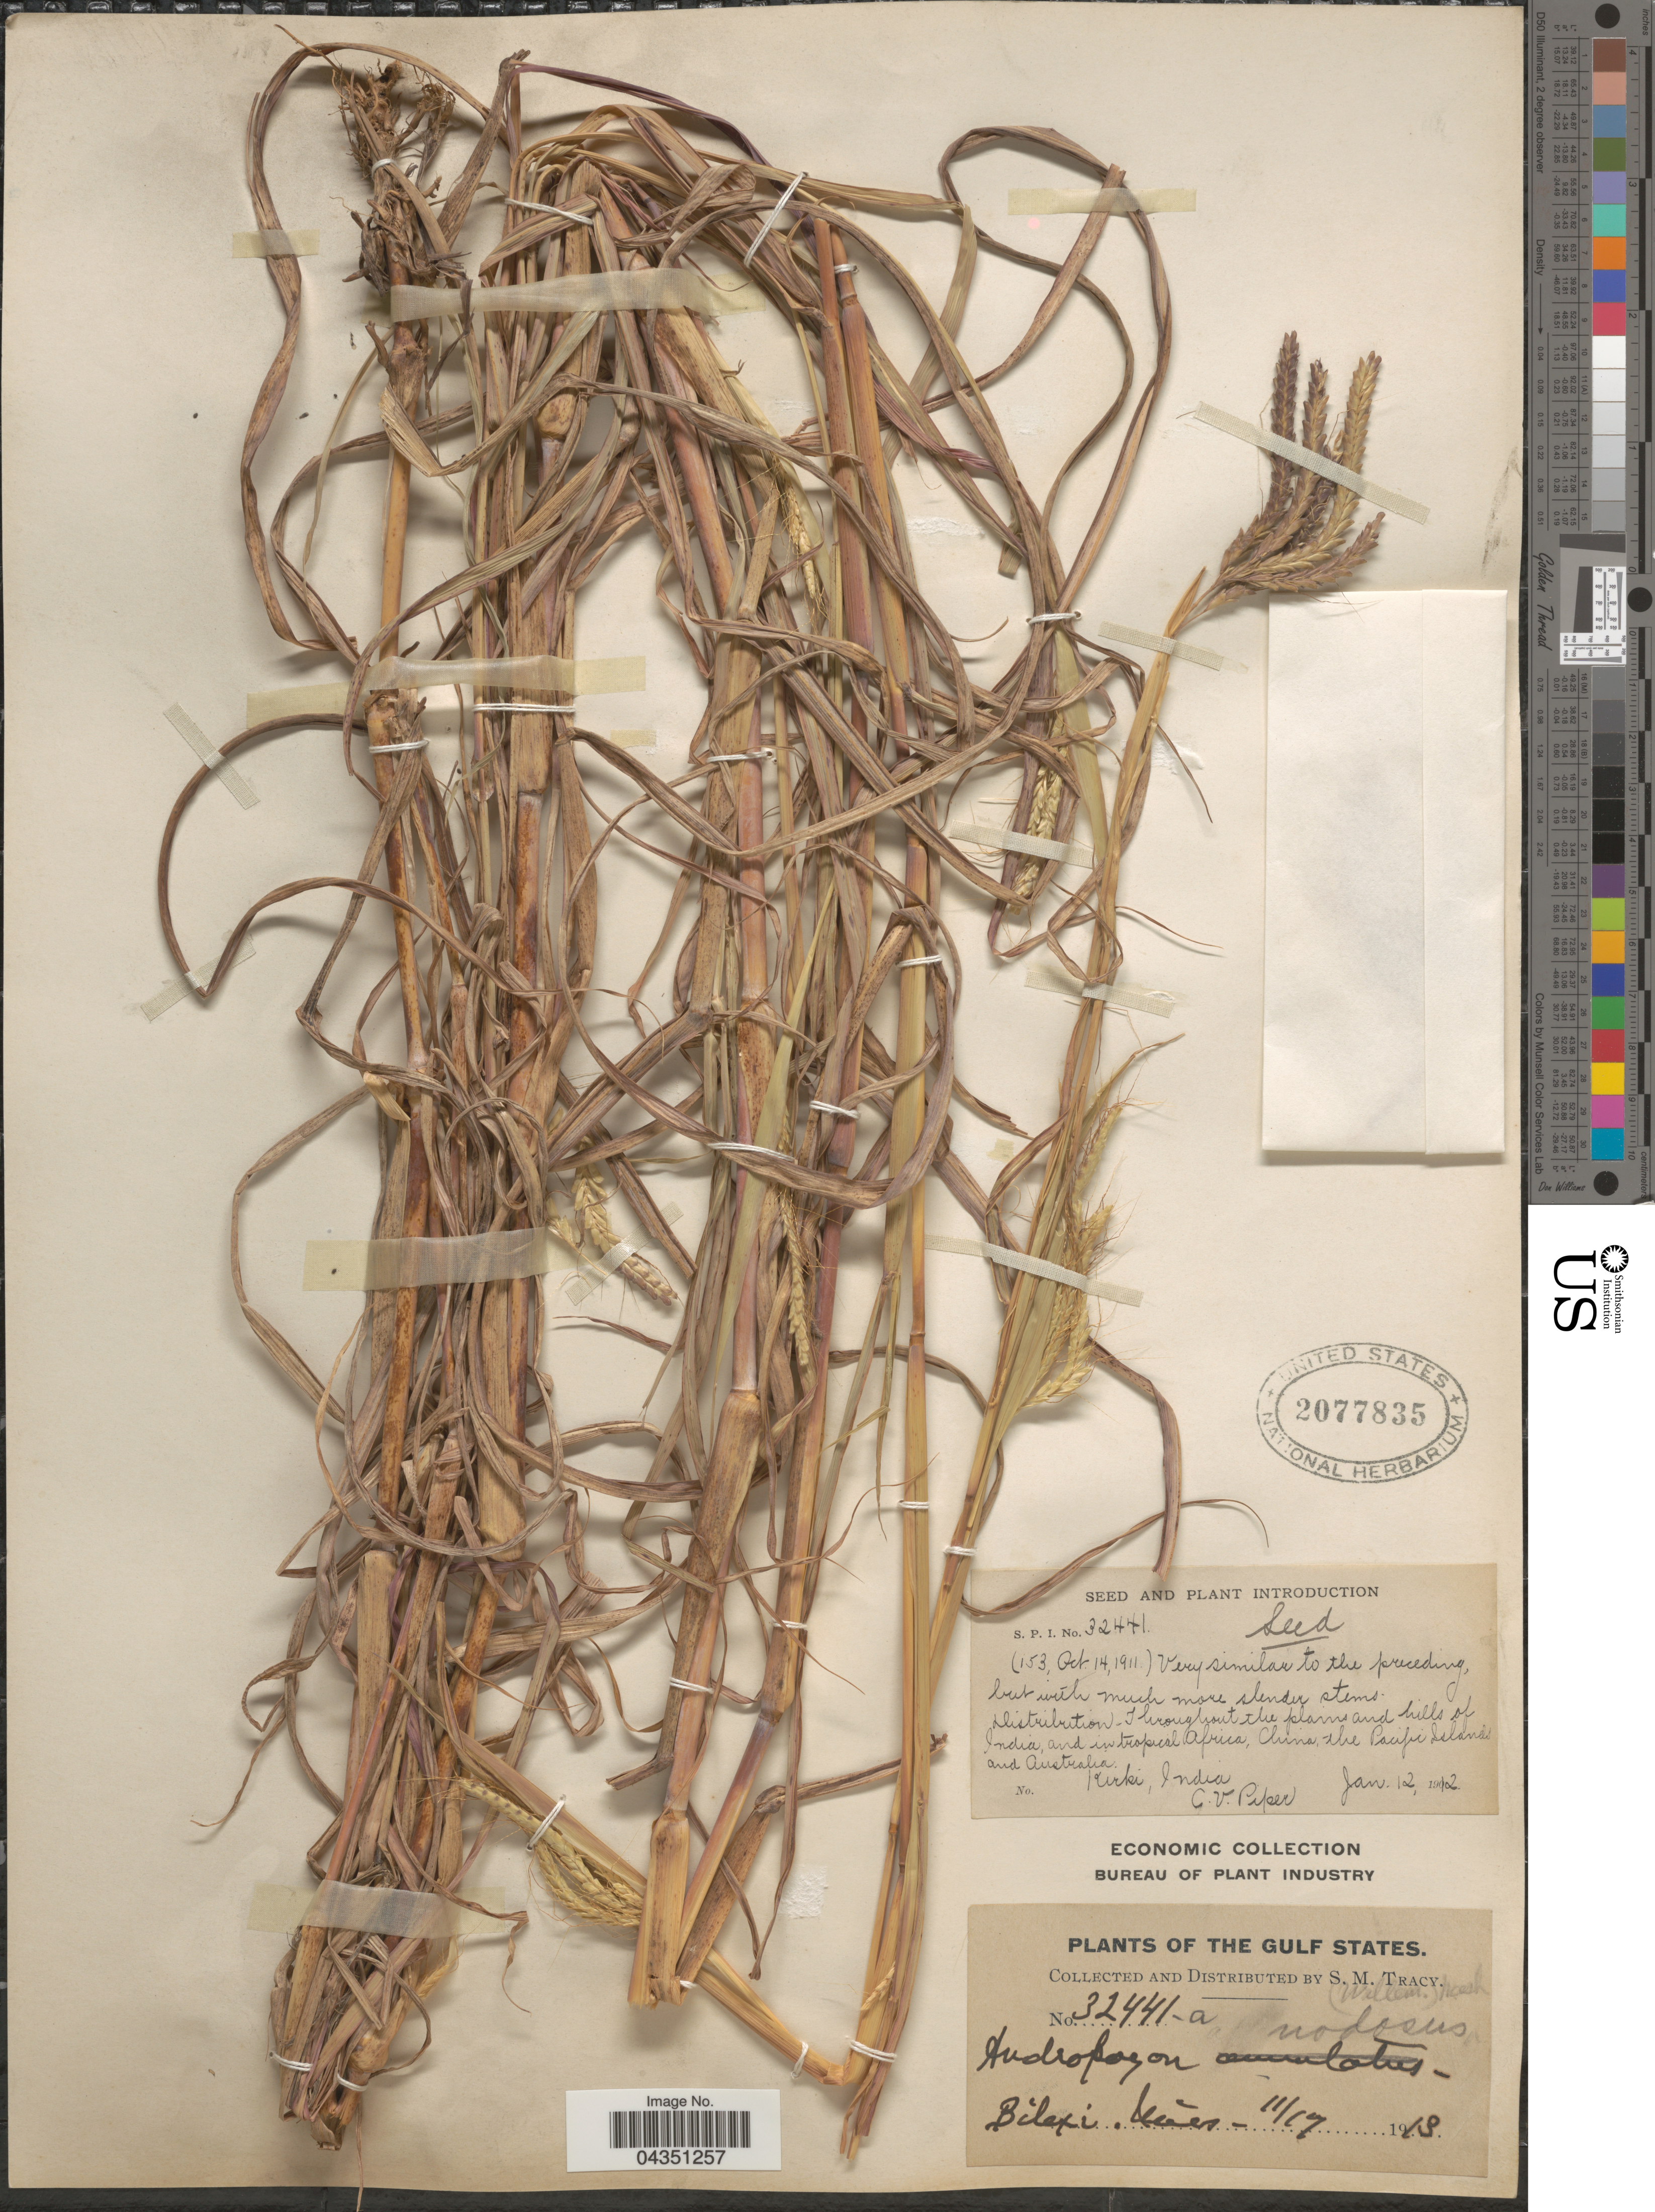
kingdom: Plantae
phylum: Tracheophyta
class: Liliopsida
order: Poales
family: Poaceae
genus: Dichanthium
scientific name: Dichanthium aristatum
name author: (Poir.) C.E. Hubb.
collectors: S. M. Tracy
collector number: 32441-a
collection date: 1913-11-17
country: United States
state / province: Mississippi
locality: The Gulf States. Biloxi.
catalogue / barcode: US 2077835-2